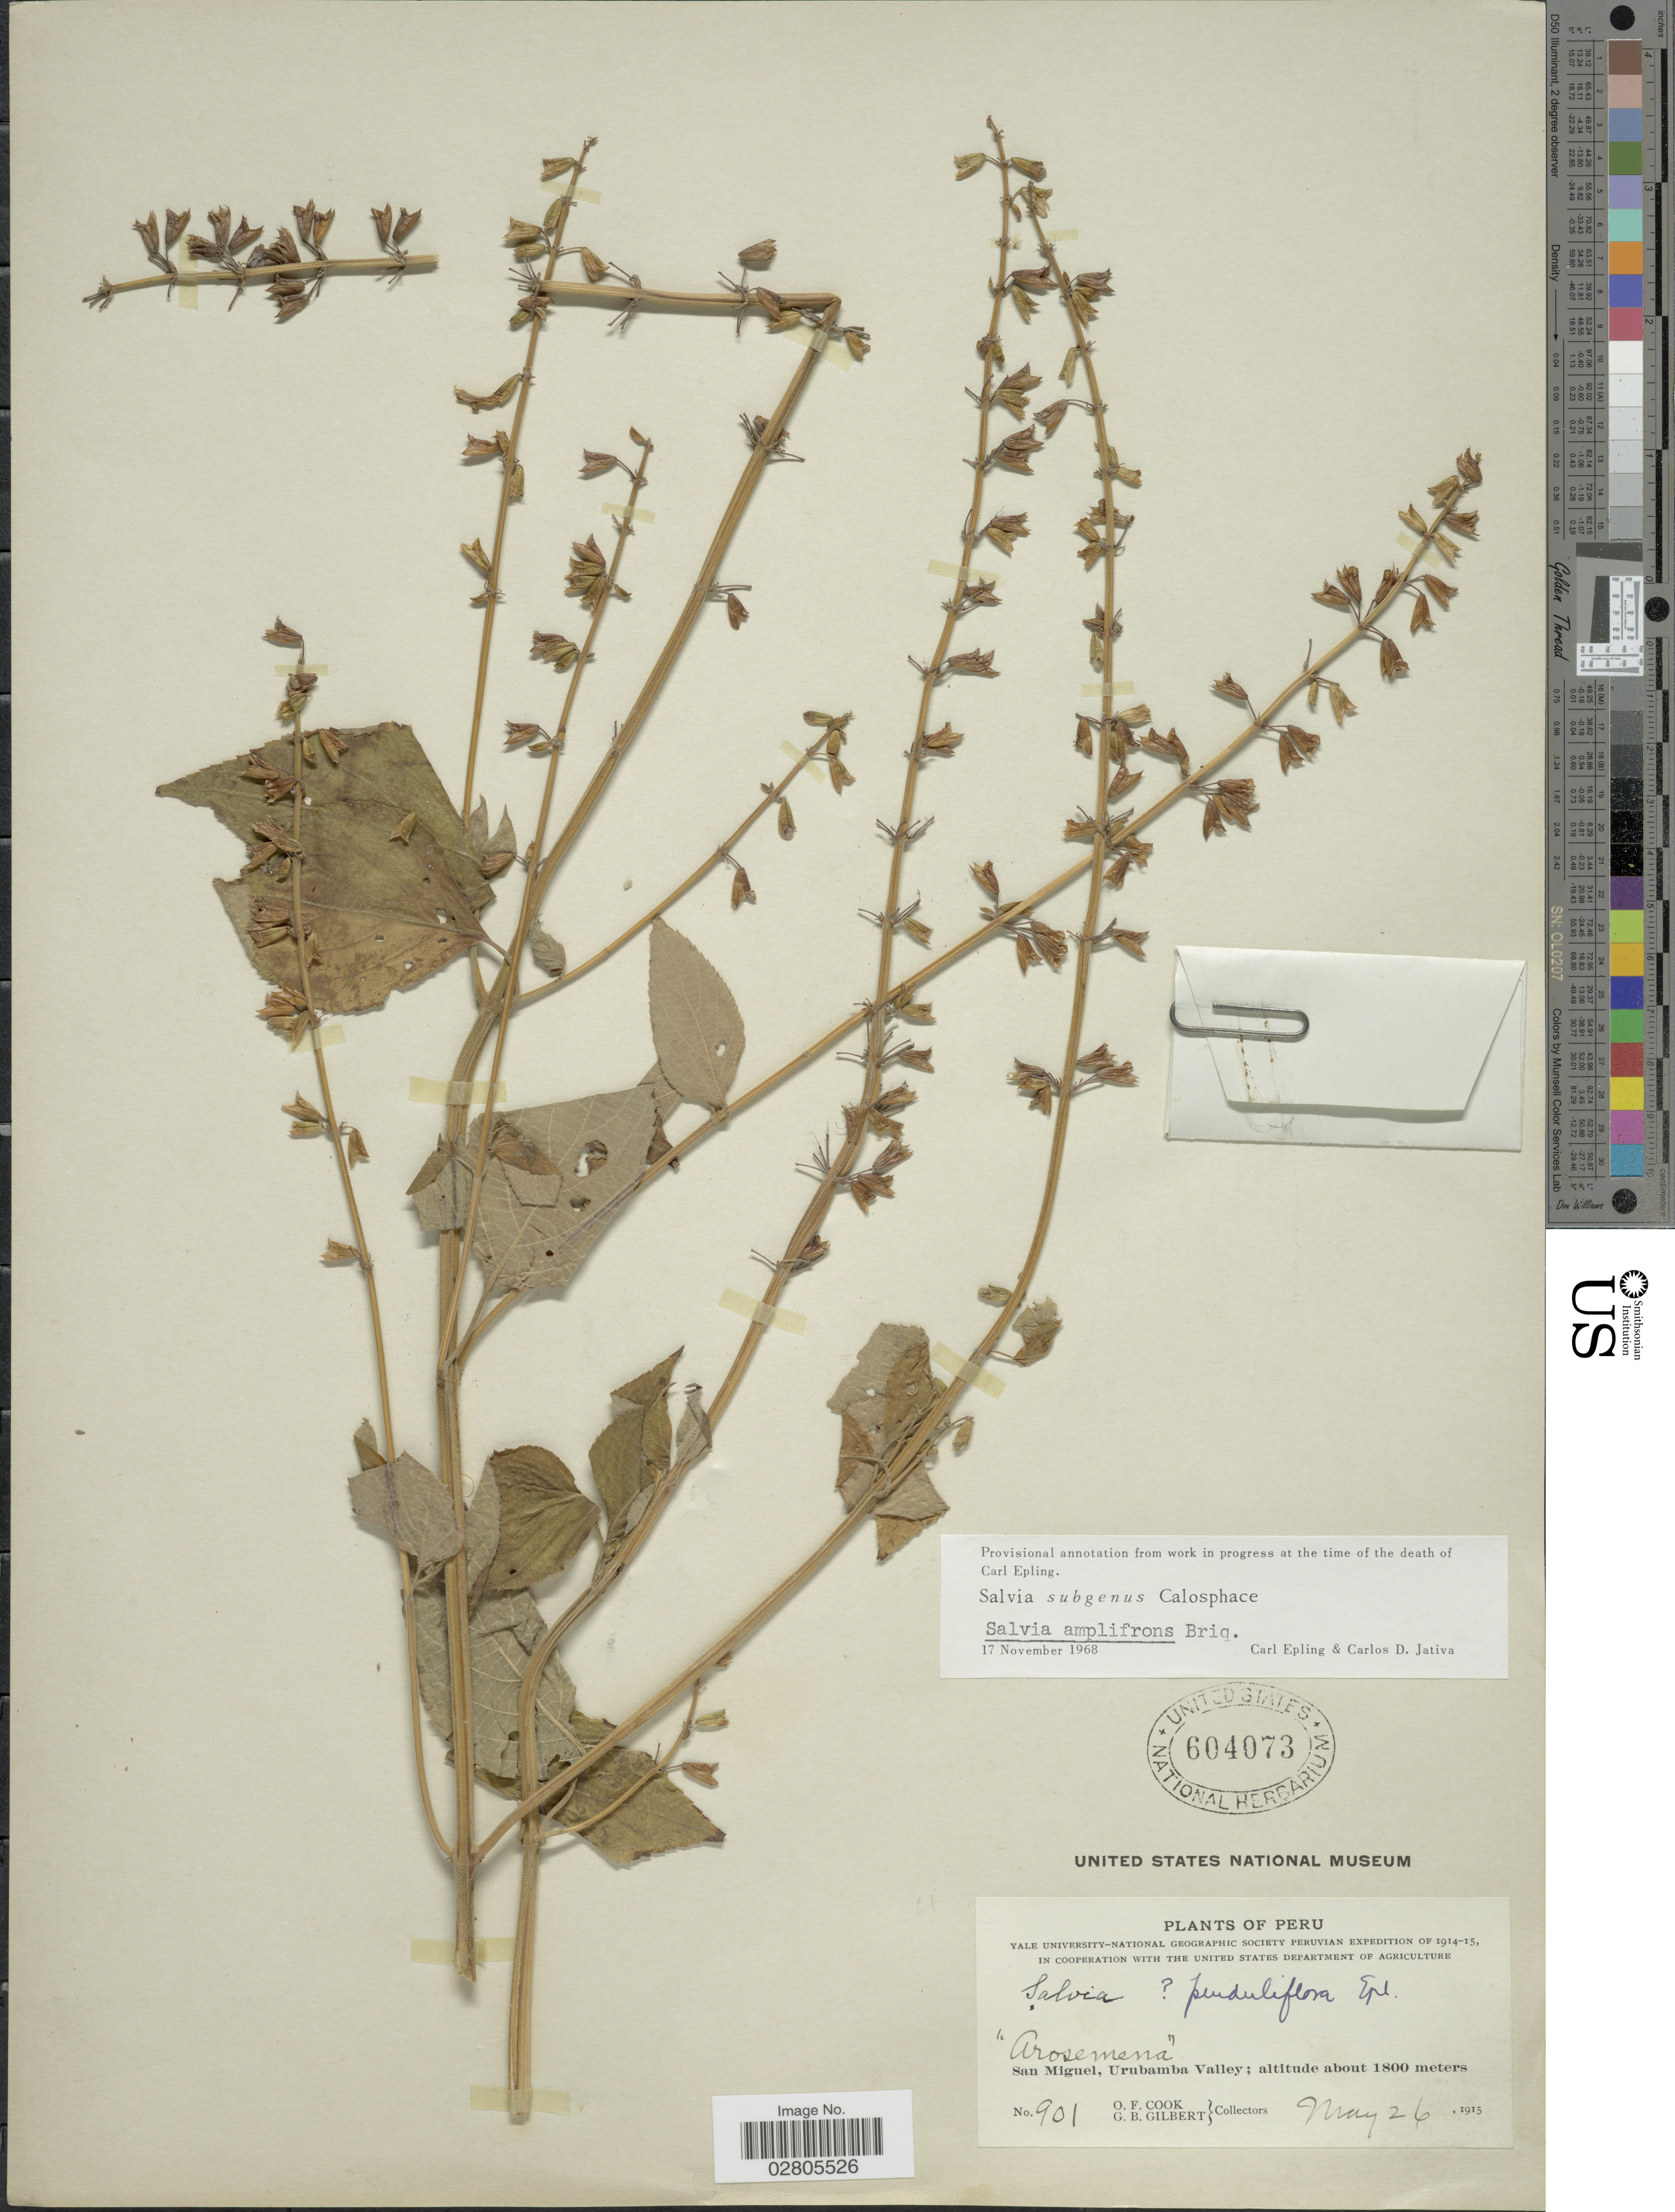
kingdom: Plantae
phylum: Tracheophyta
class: Magnoliopsida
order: Lamiales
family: Lamiaceae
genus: Salvia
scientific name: Salvia sp.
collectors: O. F. Cook & G. B. Gilbert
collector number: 901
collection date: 1915-05-26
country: Peru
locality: San Miquel, Urubamba Valley.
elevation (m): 1800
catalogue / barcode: US 604073